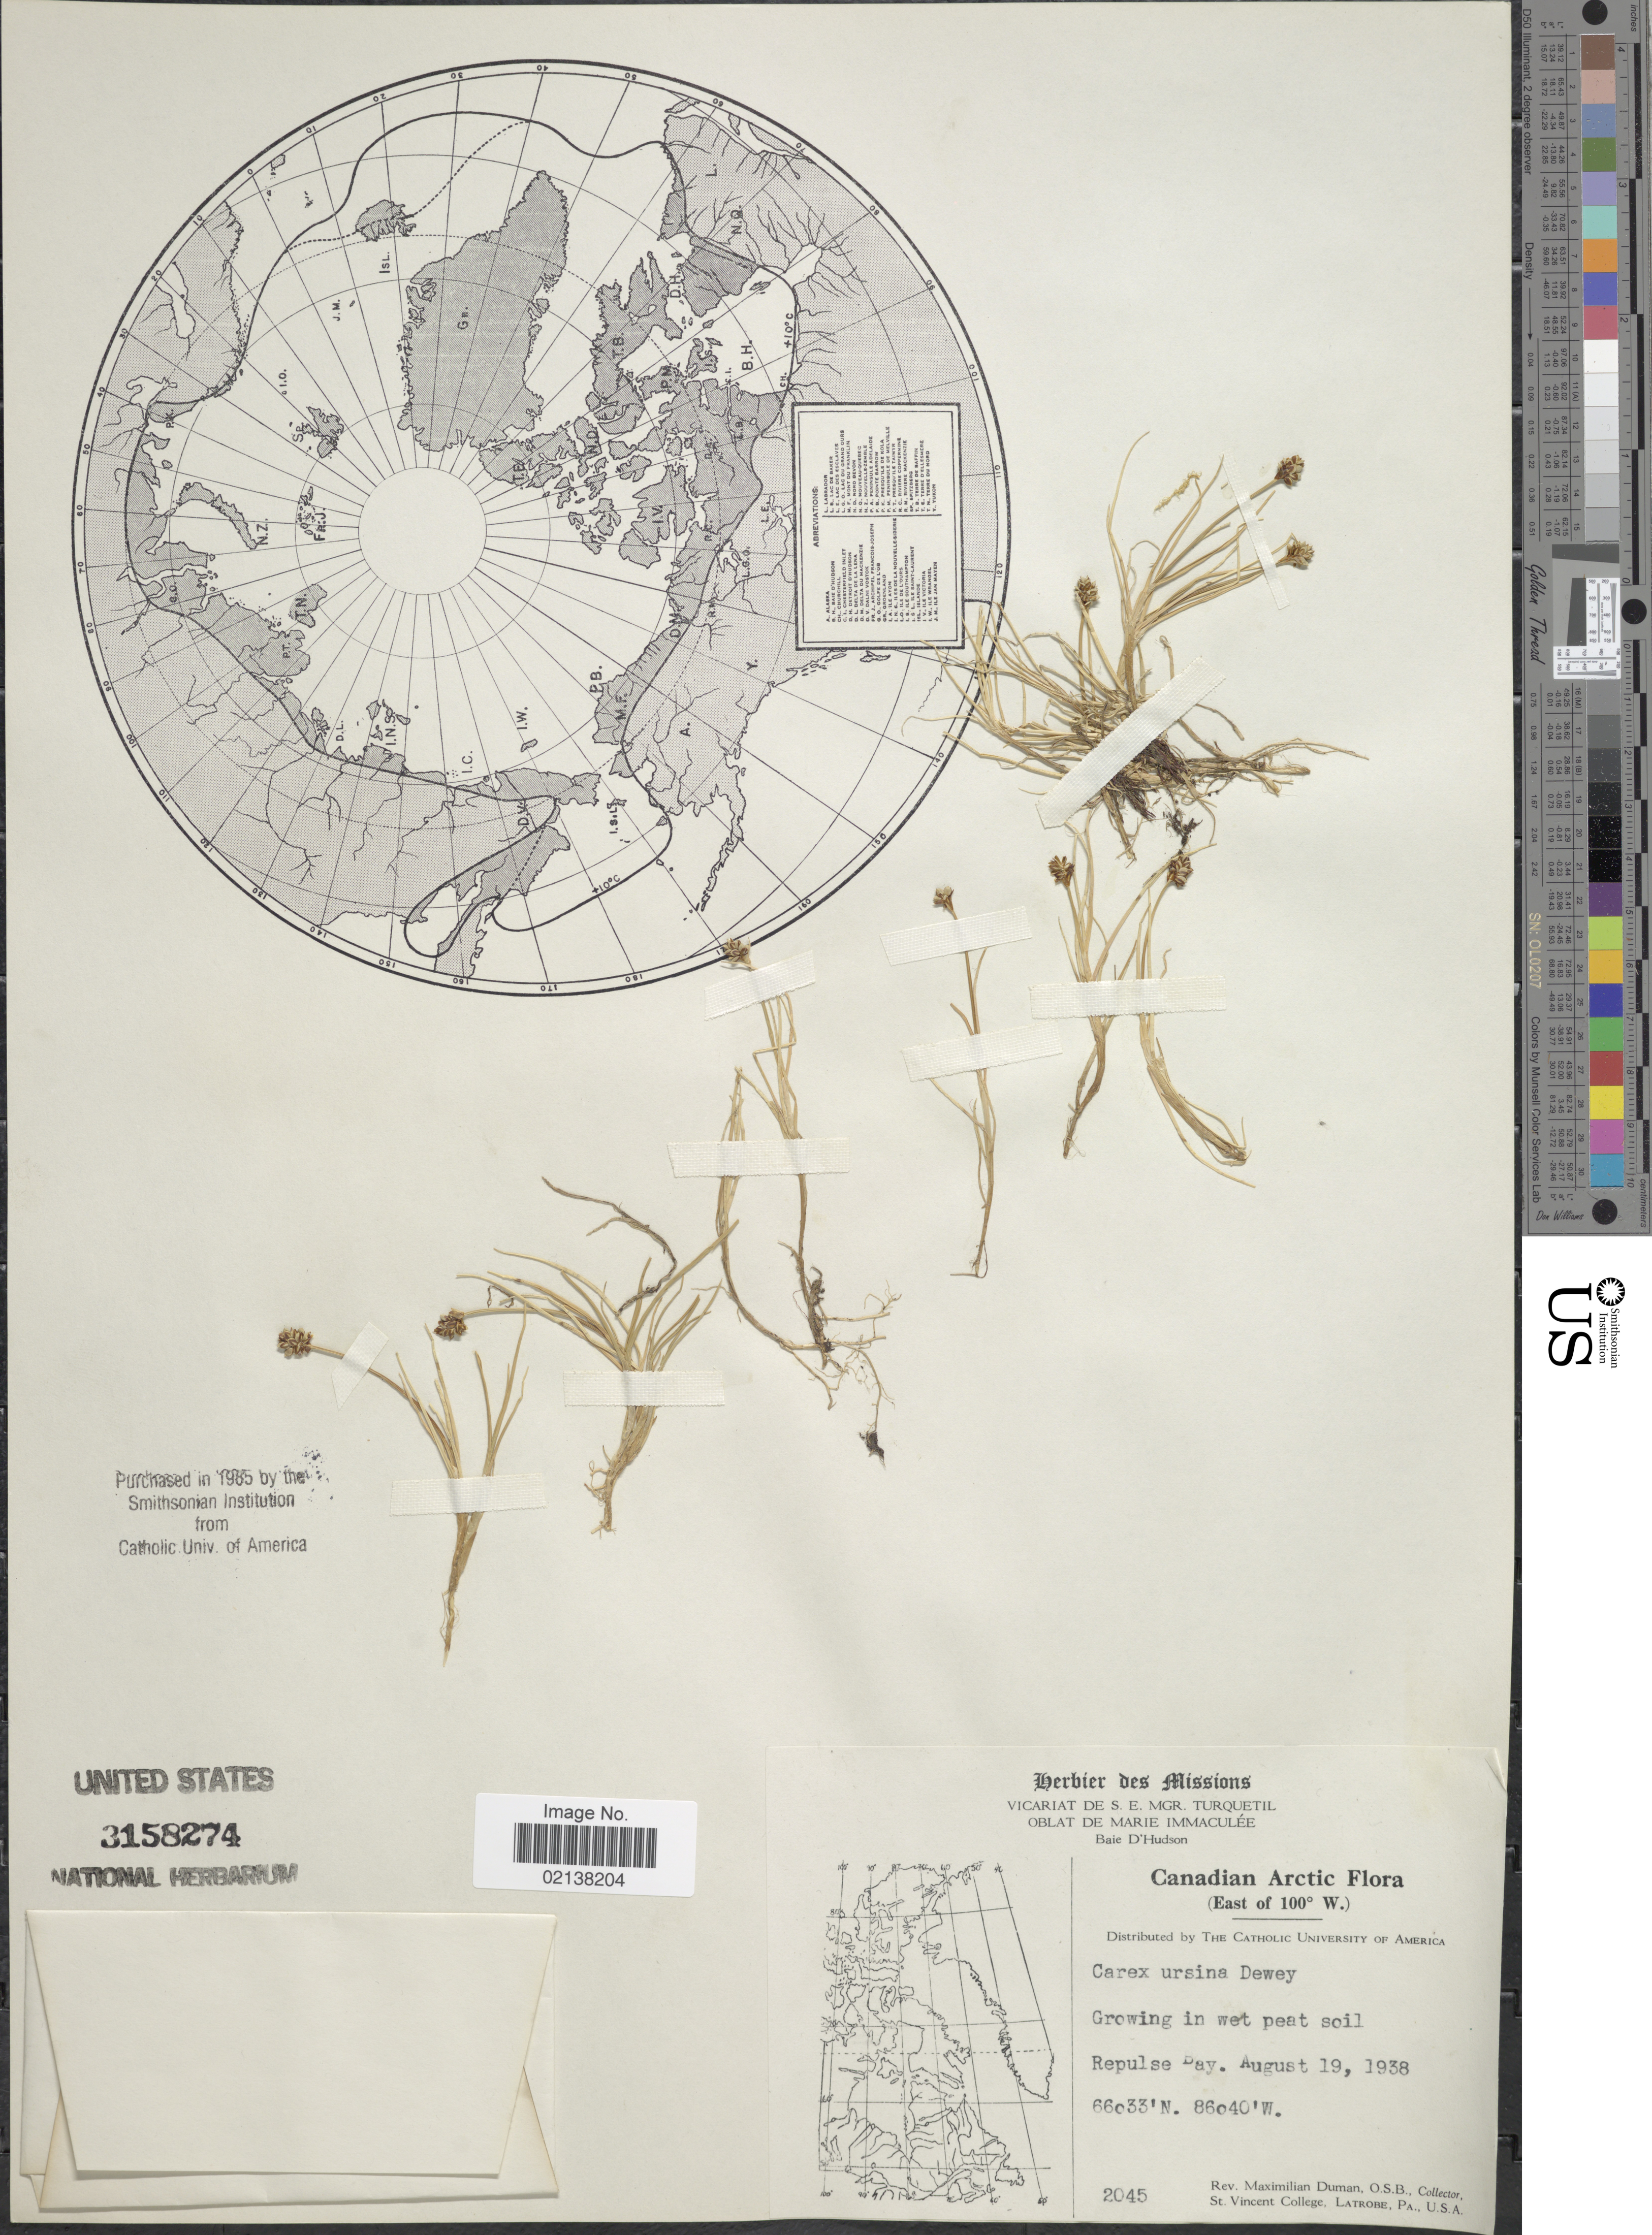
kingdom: Plantae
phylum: Tracheophyta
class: Liliopsida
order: Poales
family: Cyperaceae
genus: Carex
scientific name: Carex ursina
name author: Dewey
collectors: M. Duman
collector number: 2045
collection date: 1938-08-19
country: Canada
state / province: Nunavut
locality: Canadian Arctic (East of 100º W.) Repulse Bay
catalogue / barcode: US 3158274